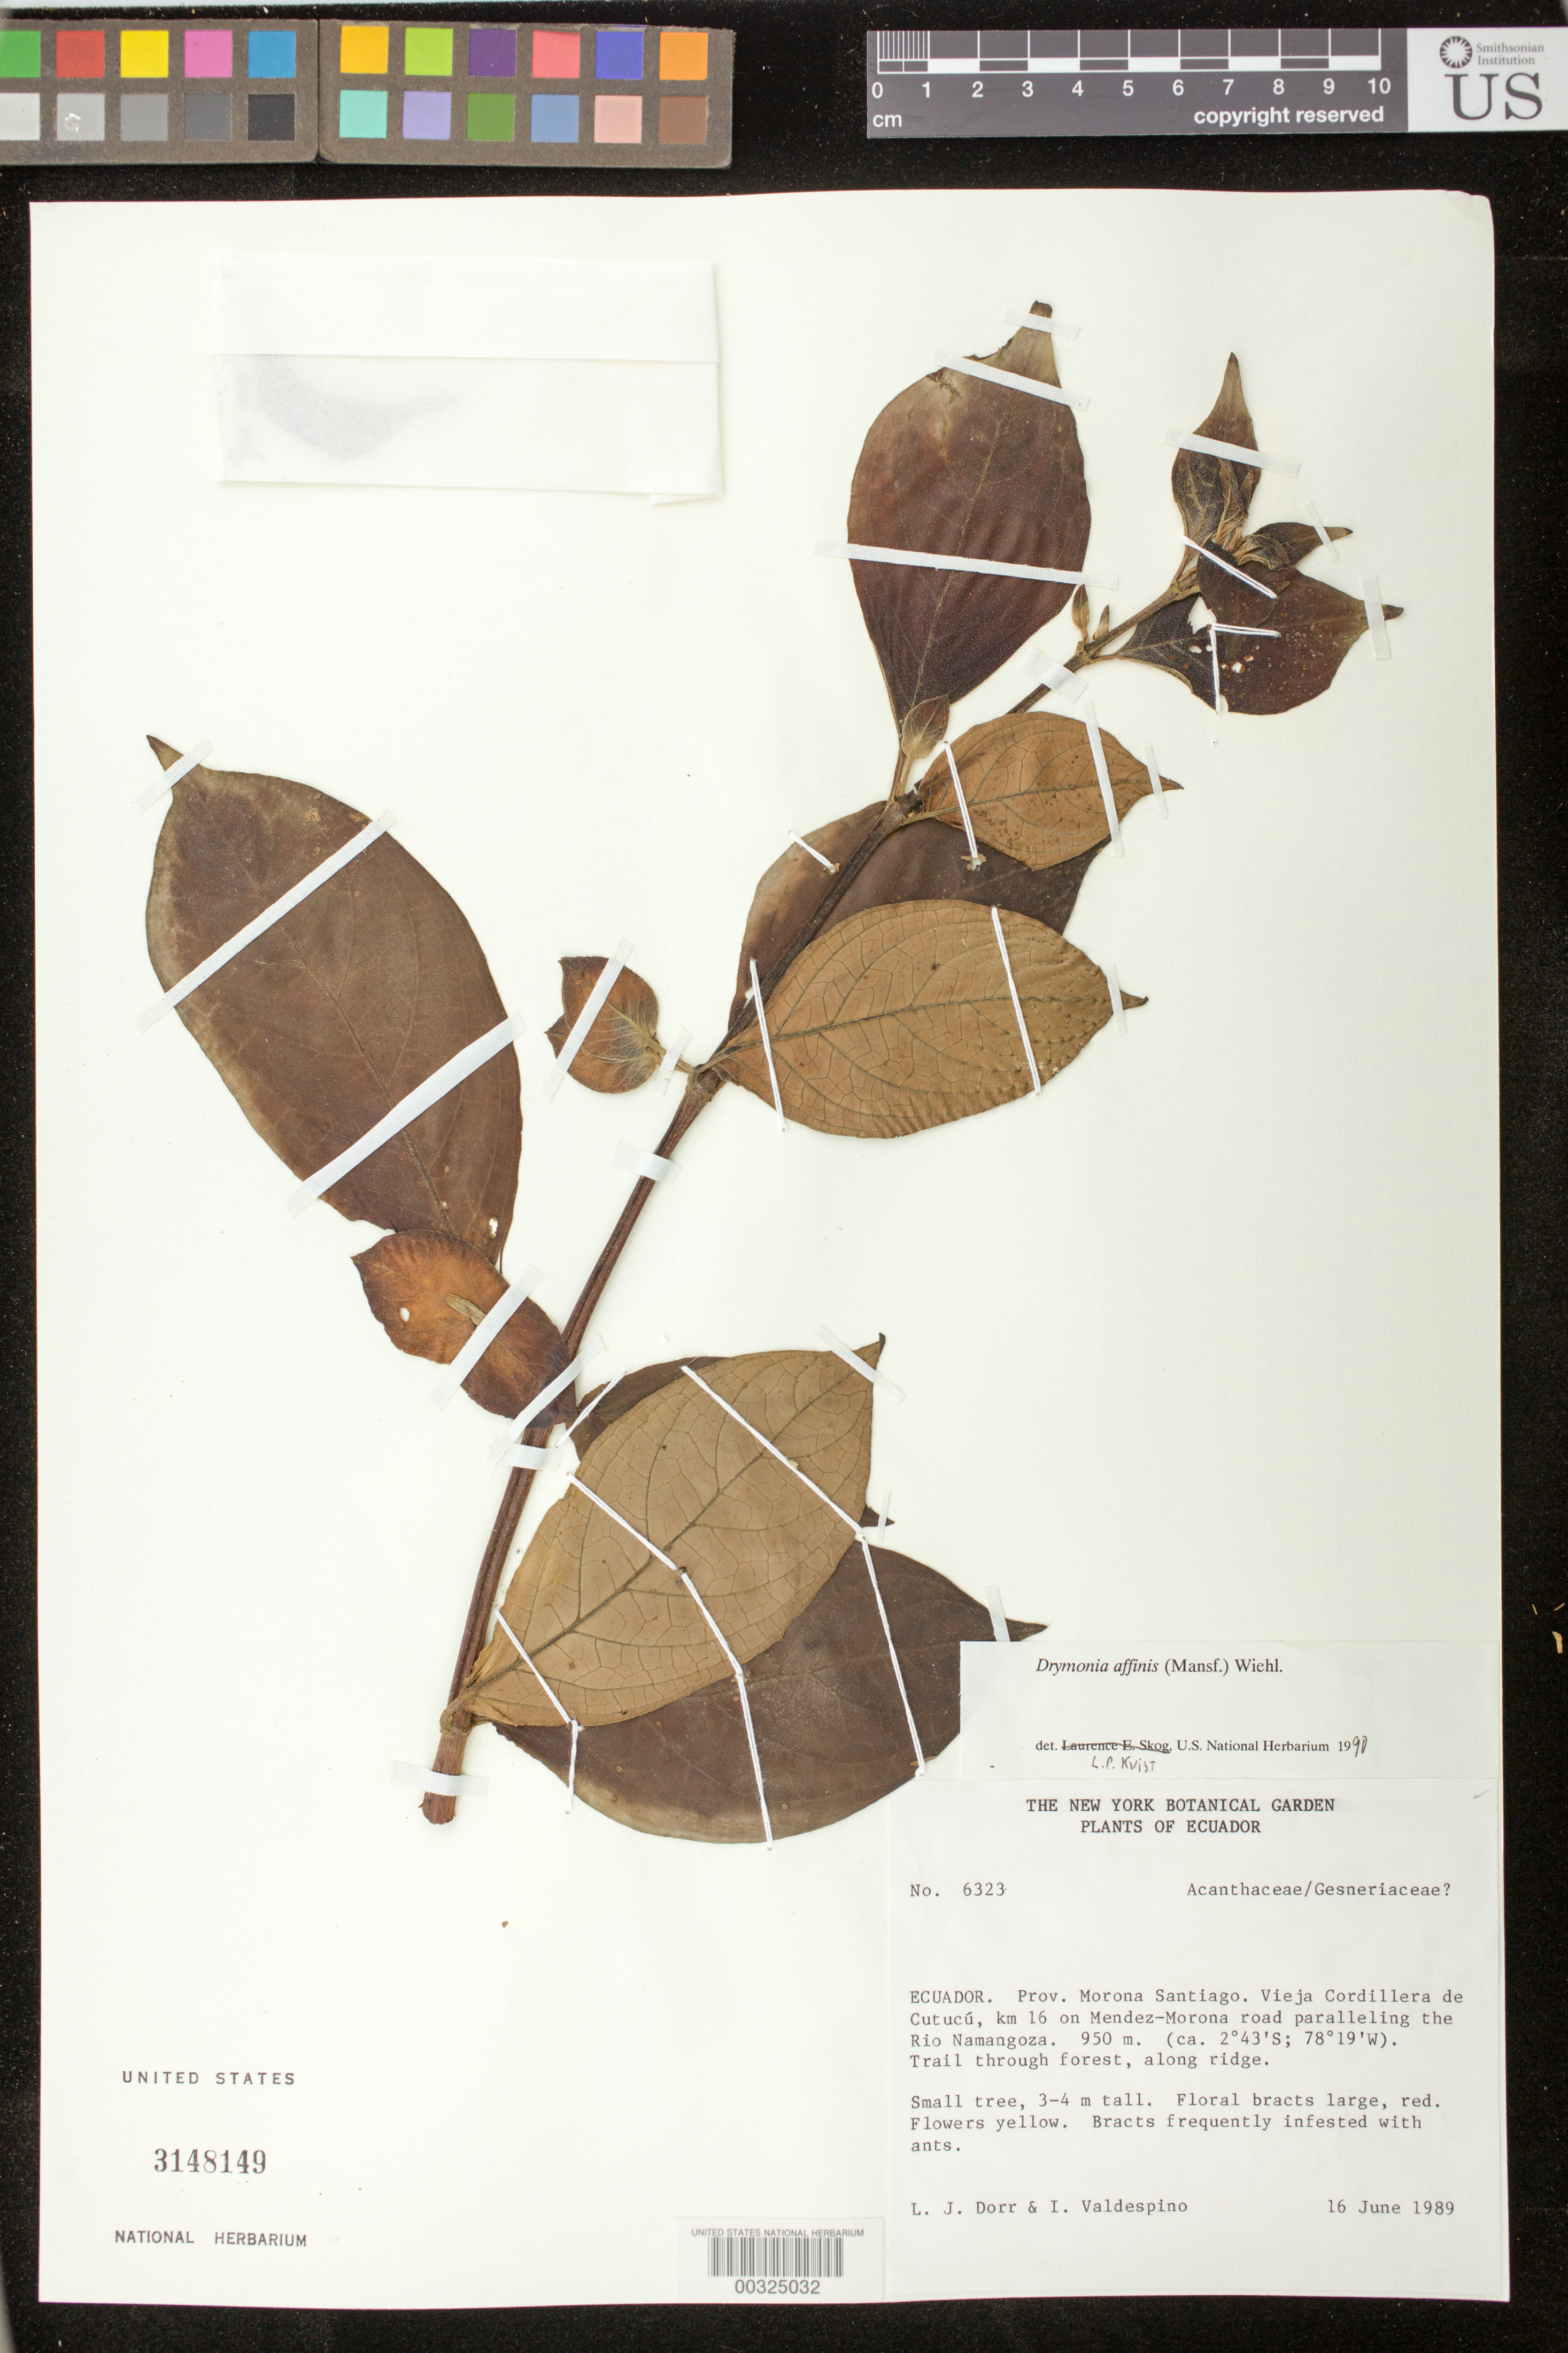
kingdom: Plantae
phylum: Tracheophyta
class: Magnoliopsida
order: Lamiales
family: Gesneriaceae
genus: Drymonia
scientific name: Drymonia affinis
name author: (Mansf.) Wiehler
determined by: Skog, Laurence E.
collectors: L. J. Dorr & I. A. Valdespino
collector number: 6323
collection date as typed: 16 Jun 1989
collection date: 1989-06-16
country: Ecuador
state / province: Morona-Santiago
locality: Vieja Cordillera de Cutucu, km 16 ln the Mendez-Morona road paralleling the Rio Namangoza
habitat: Trail through forest, along ridge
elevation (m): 950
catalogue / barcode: US 3148149